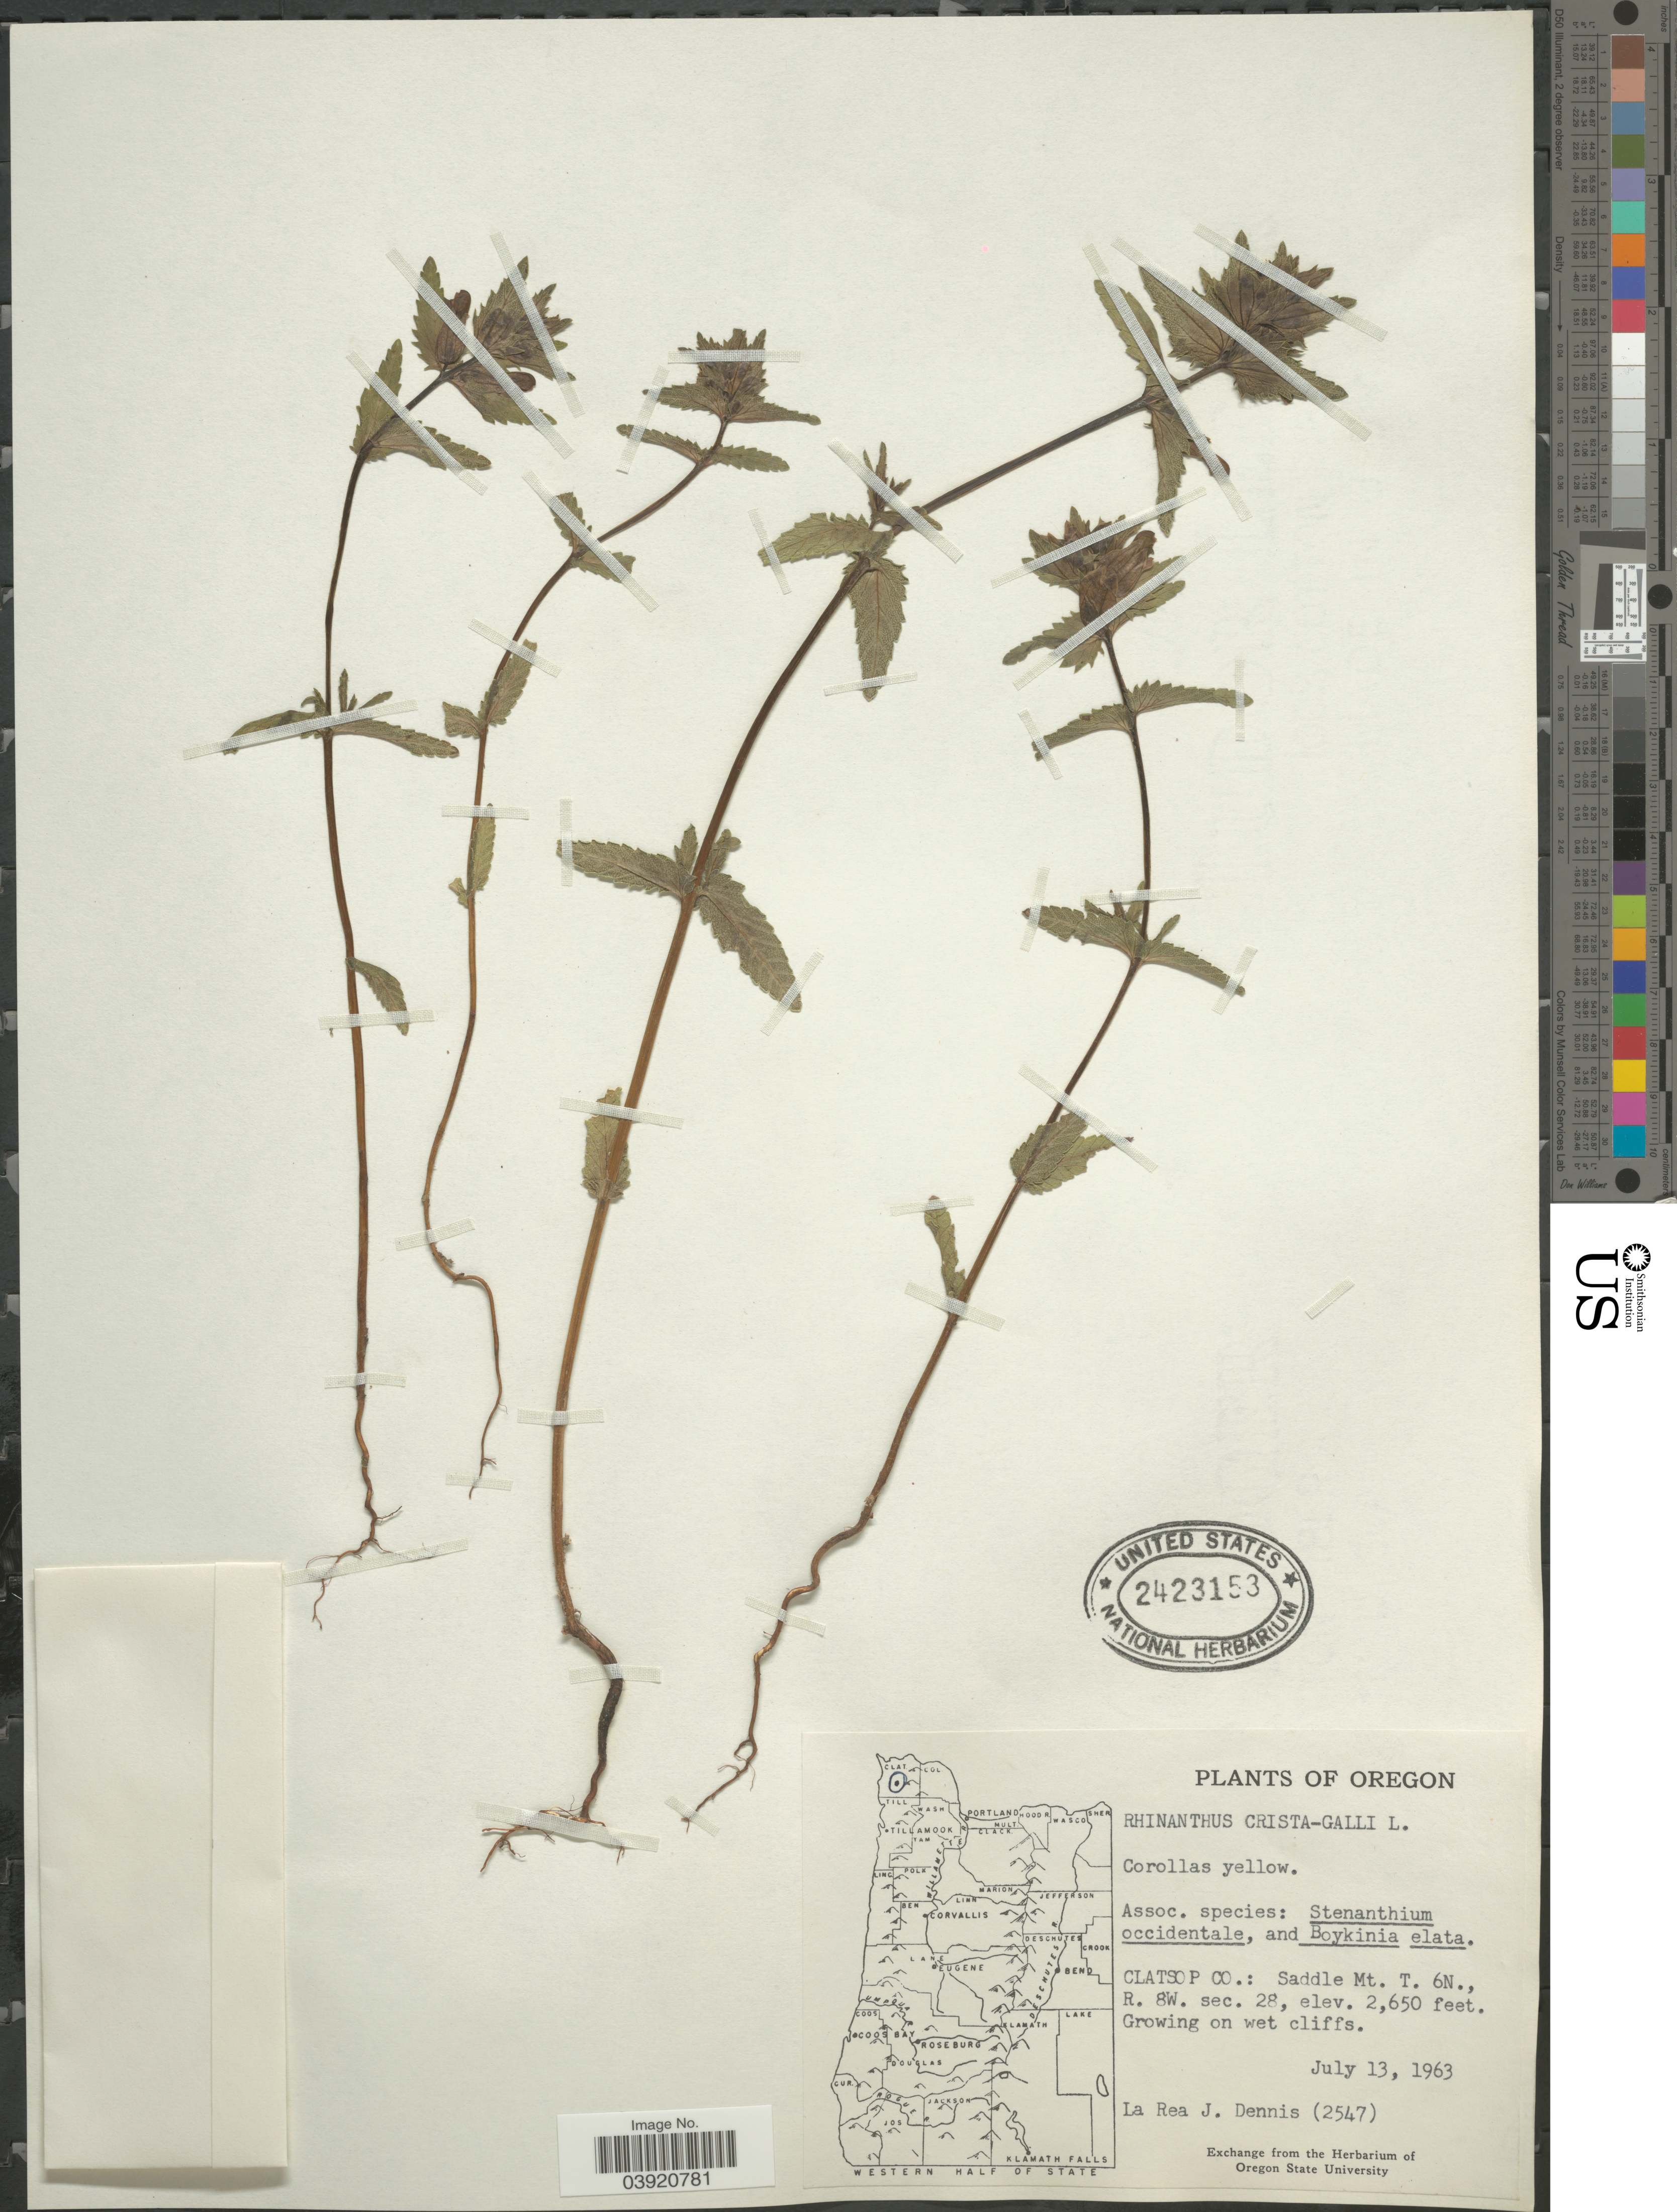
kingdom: Plantae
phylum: Tracheophyta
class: Magnoliopsida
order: Lamiales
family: Orobanchaceae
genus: Rhinanthus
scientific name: Rhinanthus crista-galli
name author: L.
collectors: L. Dennis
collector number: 2547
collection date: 1963-07-13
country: United States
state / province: Oregon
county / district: Clatsop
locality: Clatsop Co.: Saddle Mt. T. 6N., R. 8W. sec. 28.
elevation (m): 808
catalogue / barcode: US 2423153